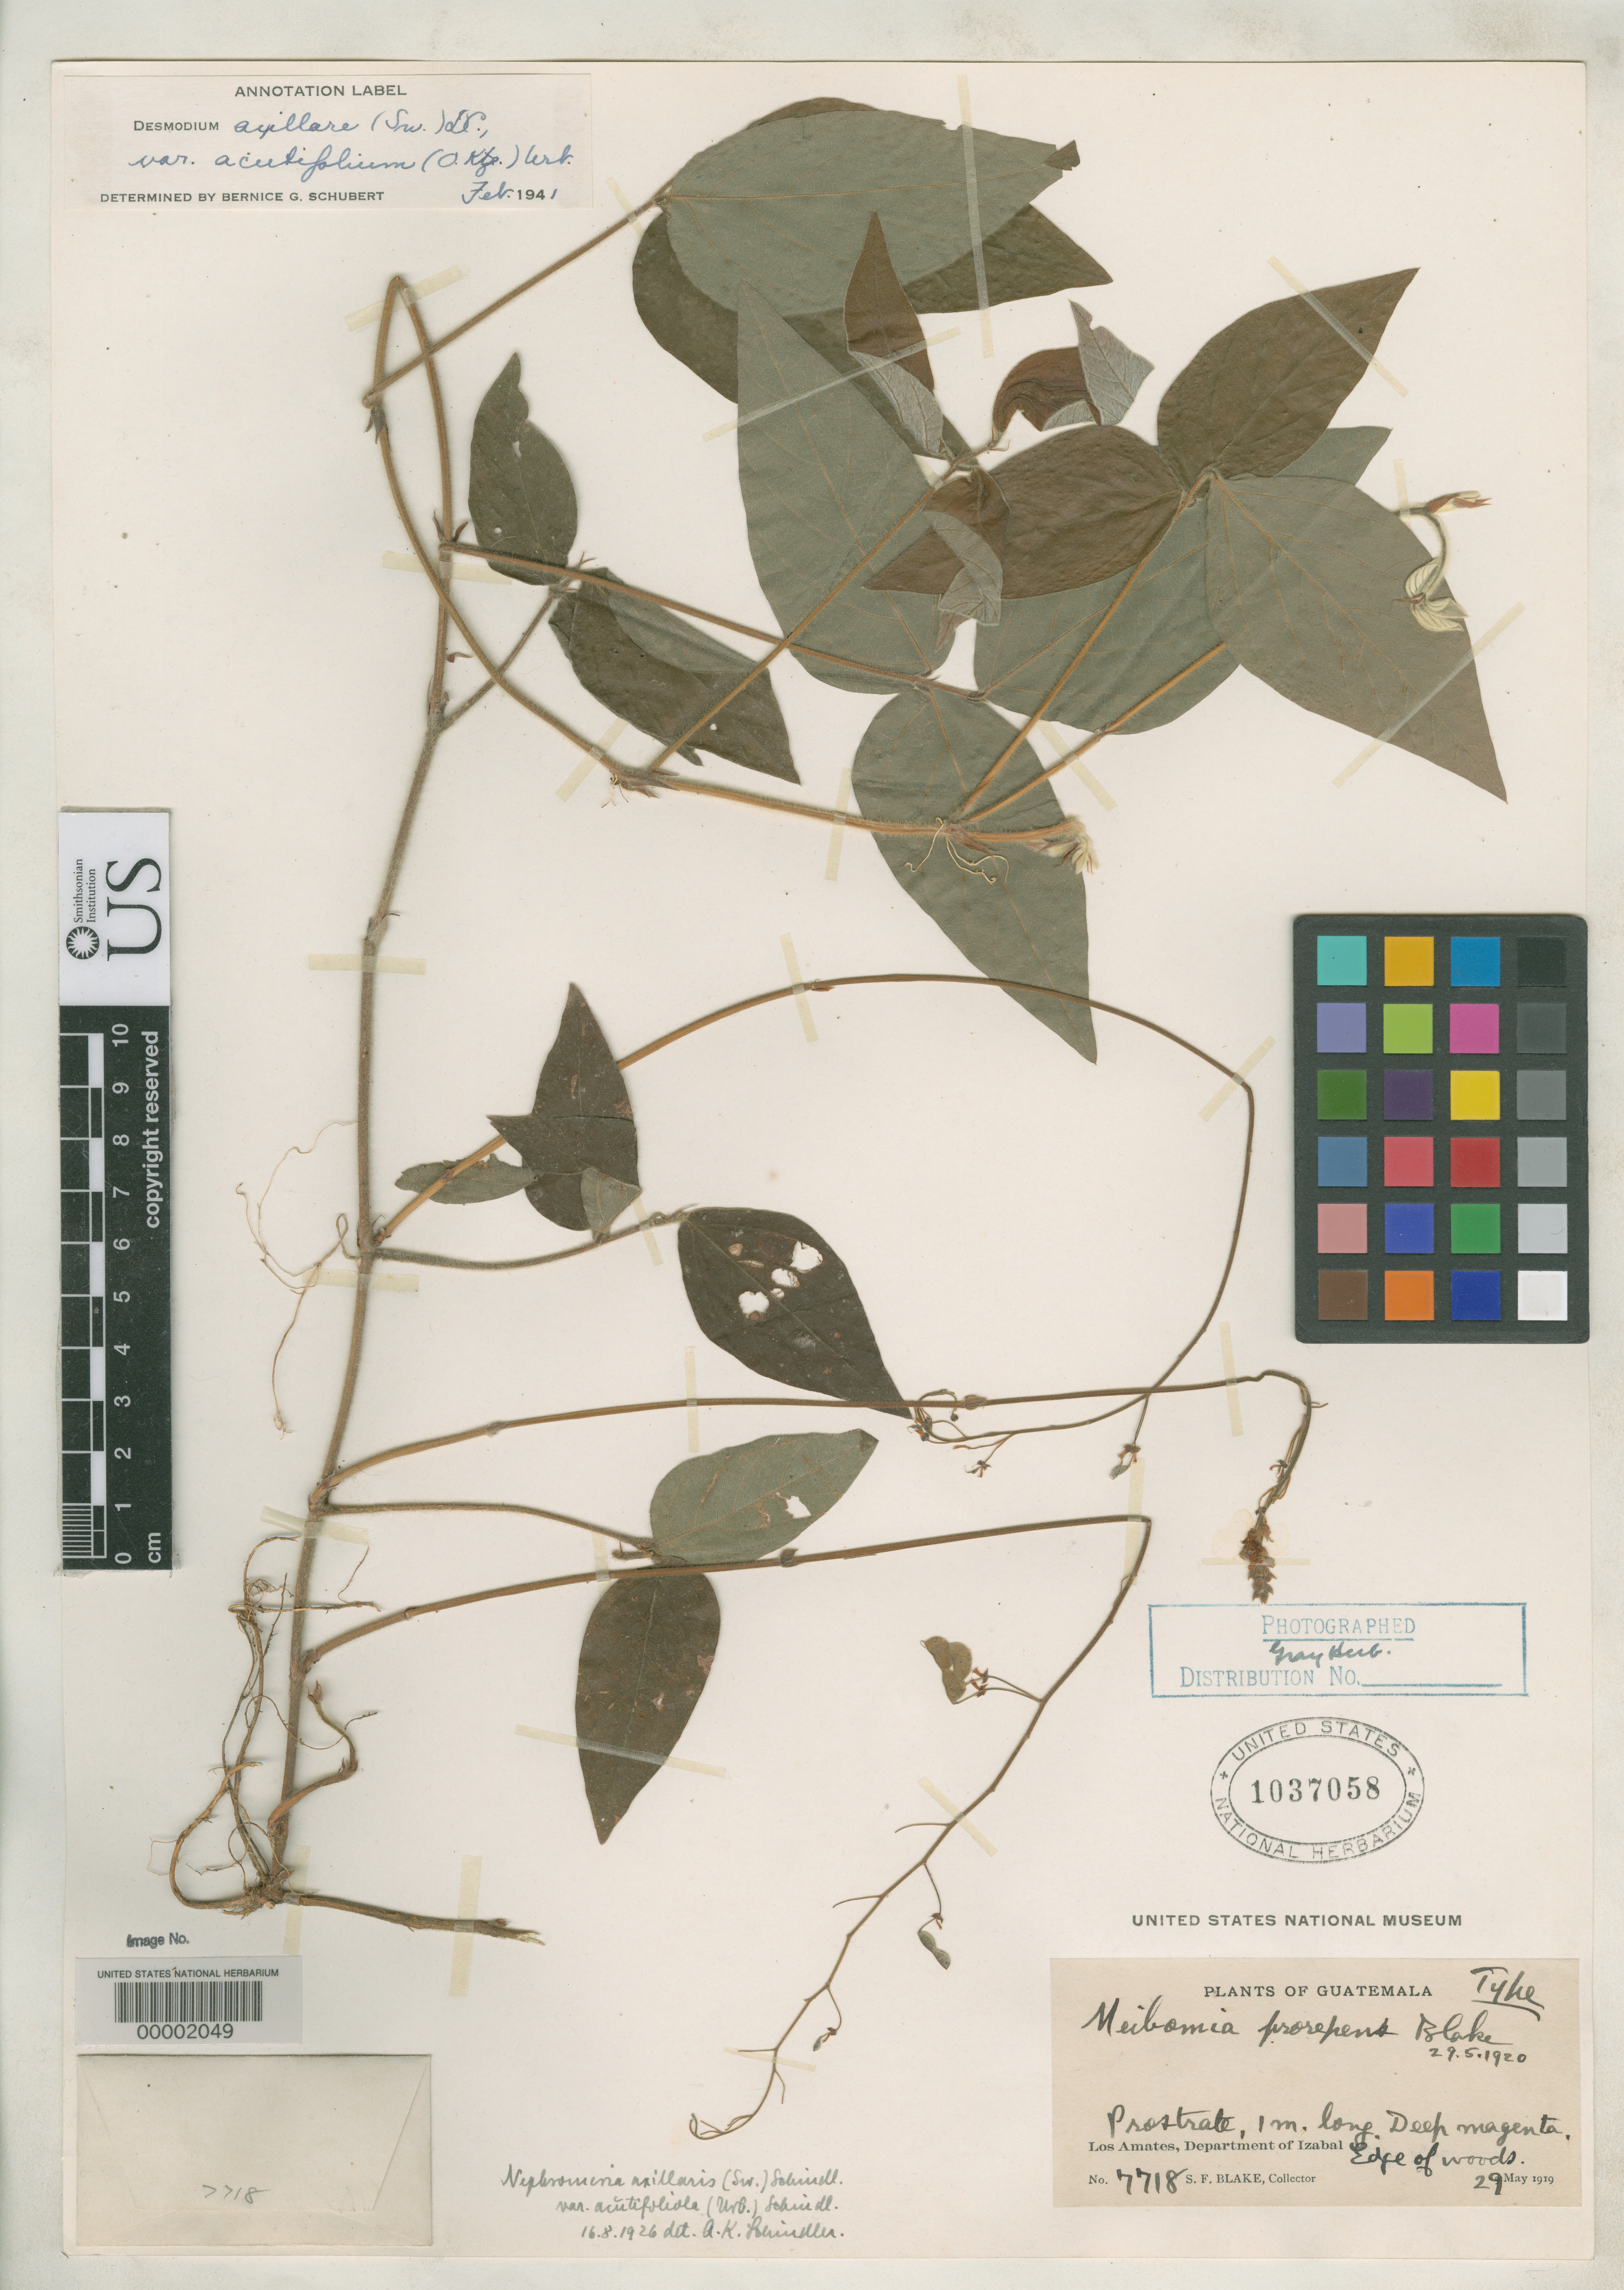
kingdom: Plantae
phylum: Tracheophyta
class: Magnoliopsida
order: Fabales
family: Fabaceae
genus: Meibomia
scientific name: Meibomia prorepens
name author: S.F. Blake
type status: Holotype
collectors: S. Blake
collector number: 7718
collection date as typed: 29 May 1919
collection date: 1919-05-29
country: Guatemala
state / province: Izabal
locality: Los Amates.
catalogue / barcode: US 1037058